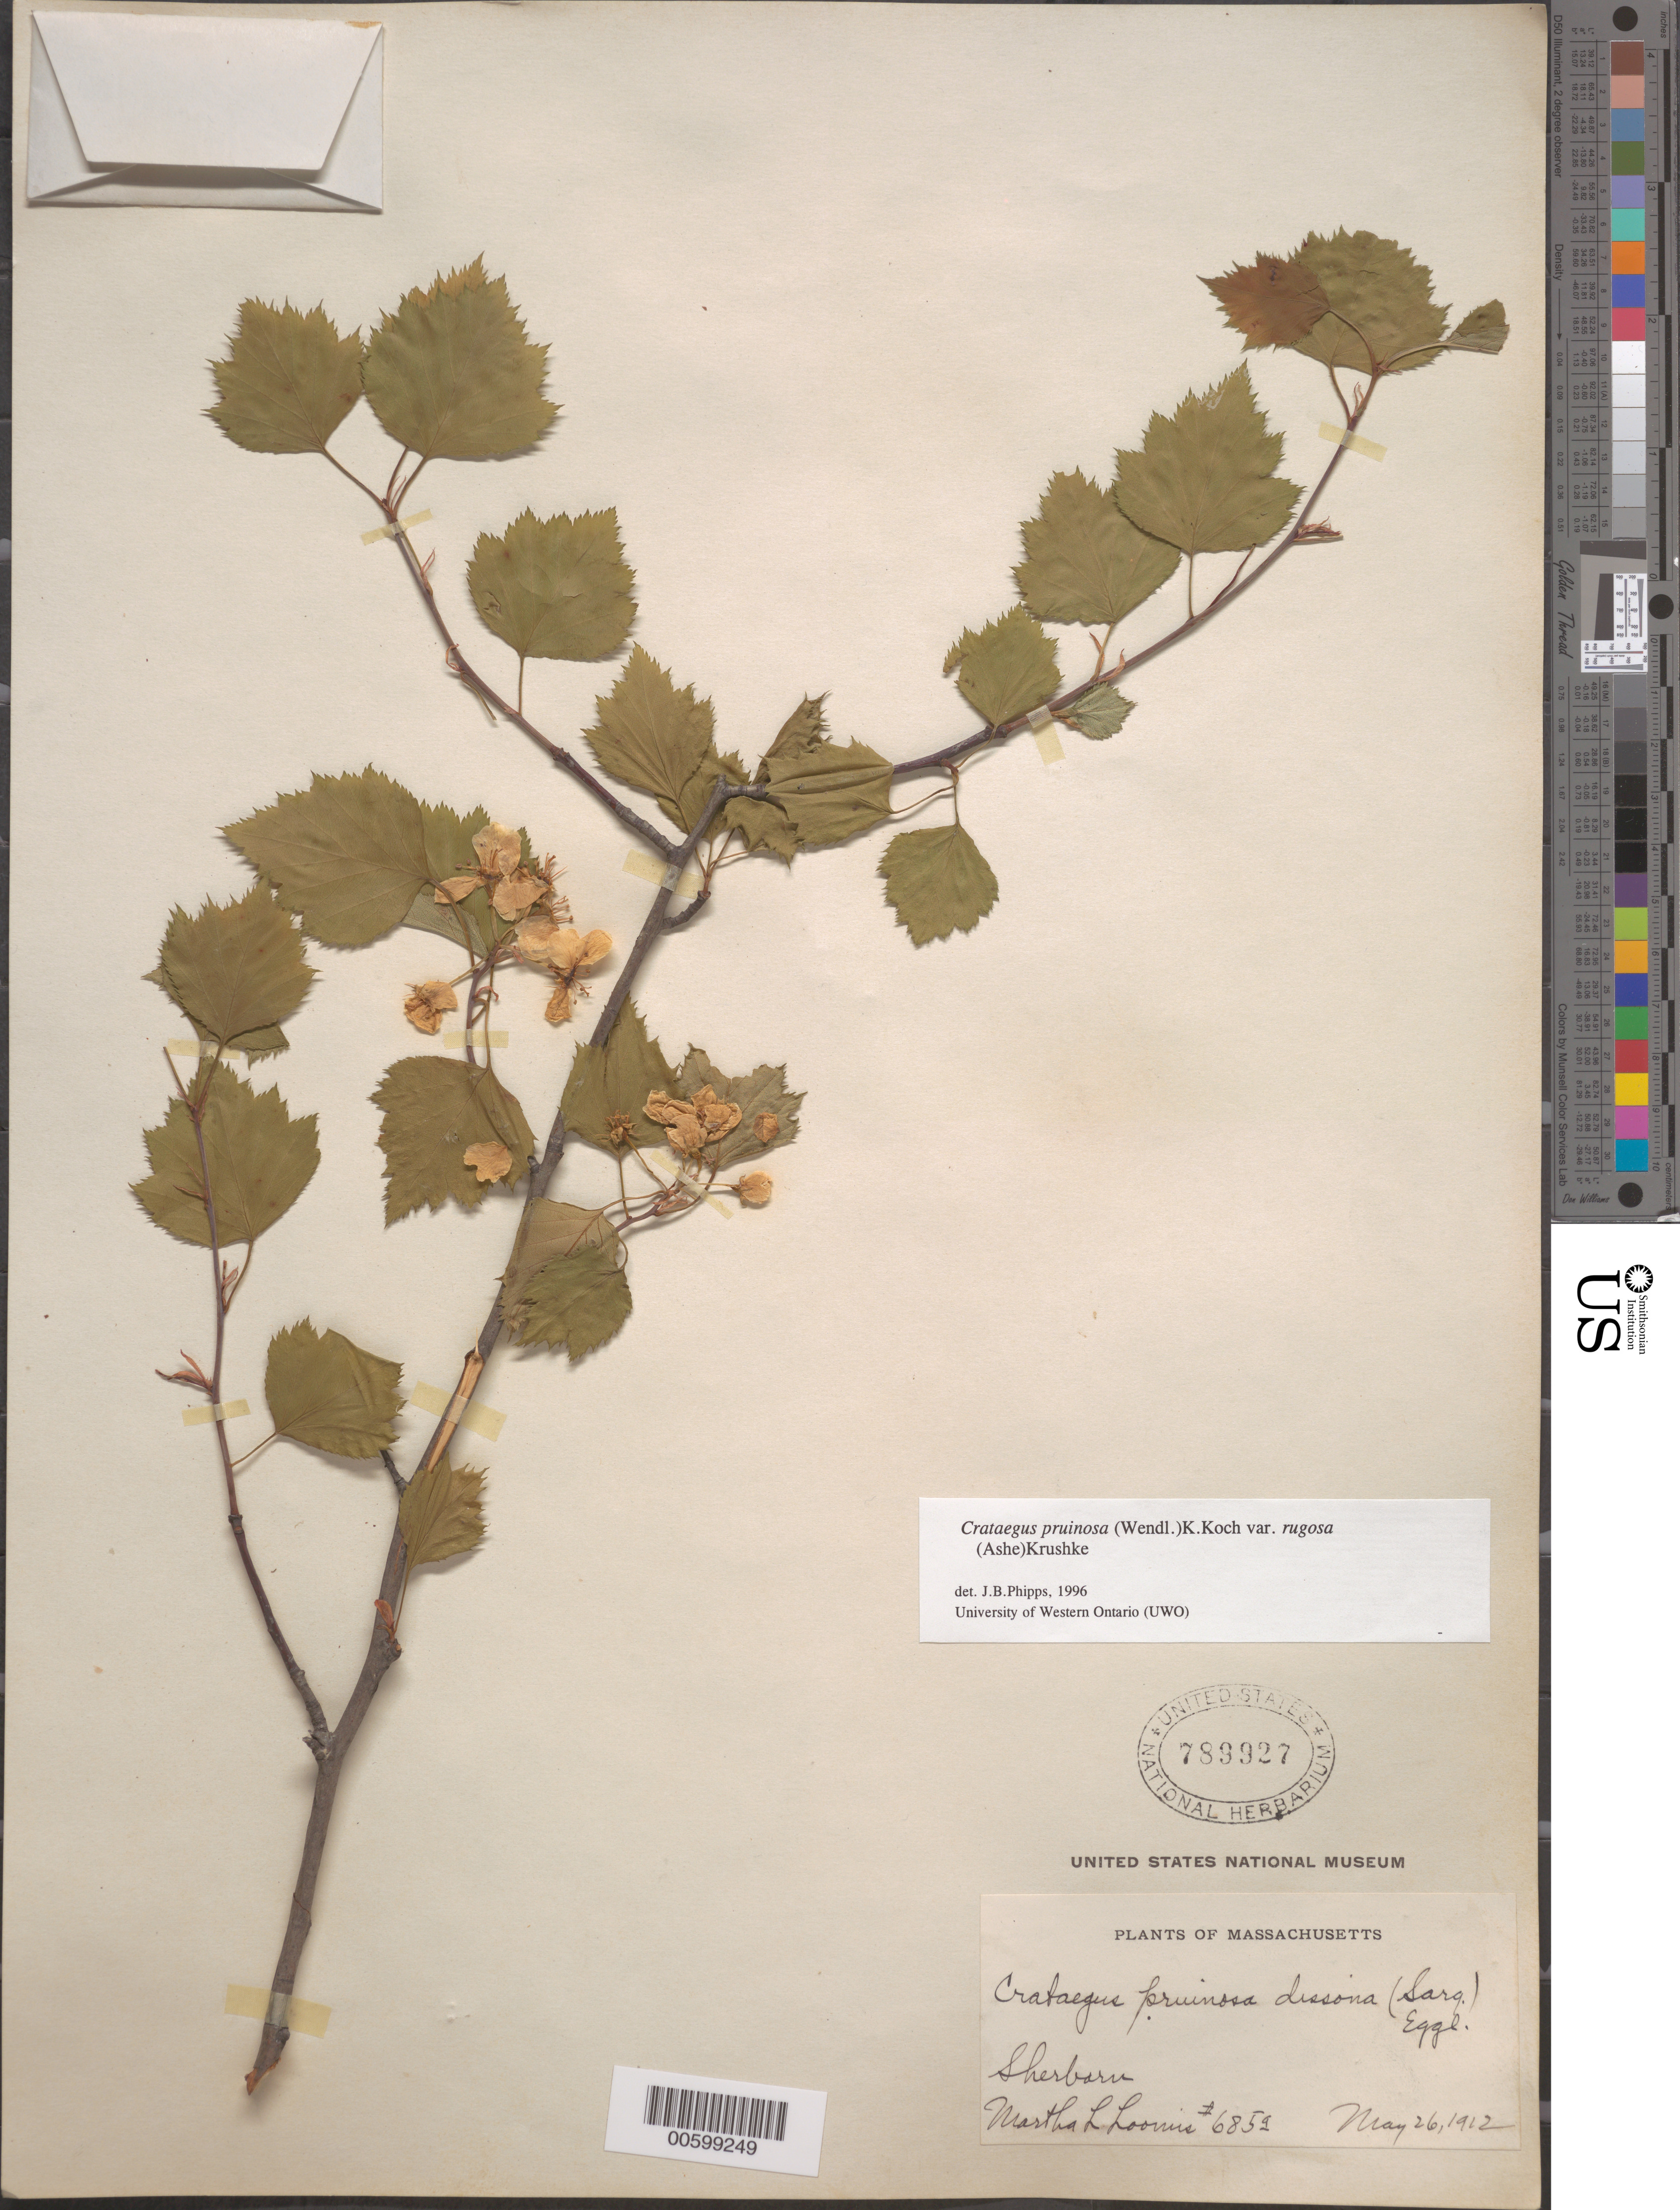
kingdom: Plantae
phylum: Tracheophyta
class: Magnoliopsida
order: Rosales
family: Rosaceae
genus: Crataegus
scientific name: Crataegus pruinosa var. rugosa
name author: (Ashe) Kruschke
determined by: Phipps, James B., (UWO), University of Western Ontario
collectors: M. Loomis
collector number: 685a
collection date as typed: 26 May 1912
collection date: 1912-05-26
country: United States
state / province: Massachusetts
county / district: Middlesex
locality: Sherborn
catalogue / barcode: US 789927